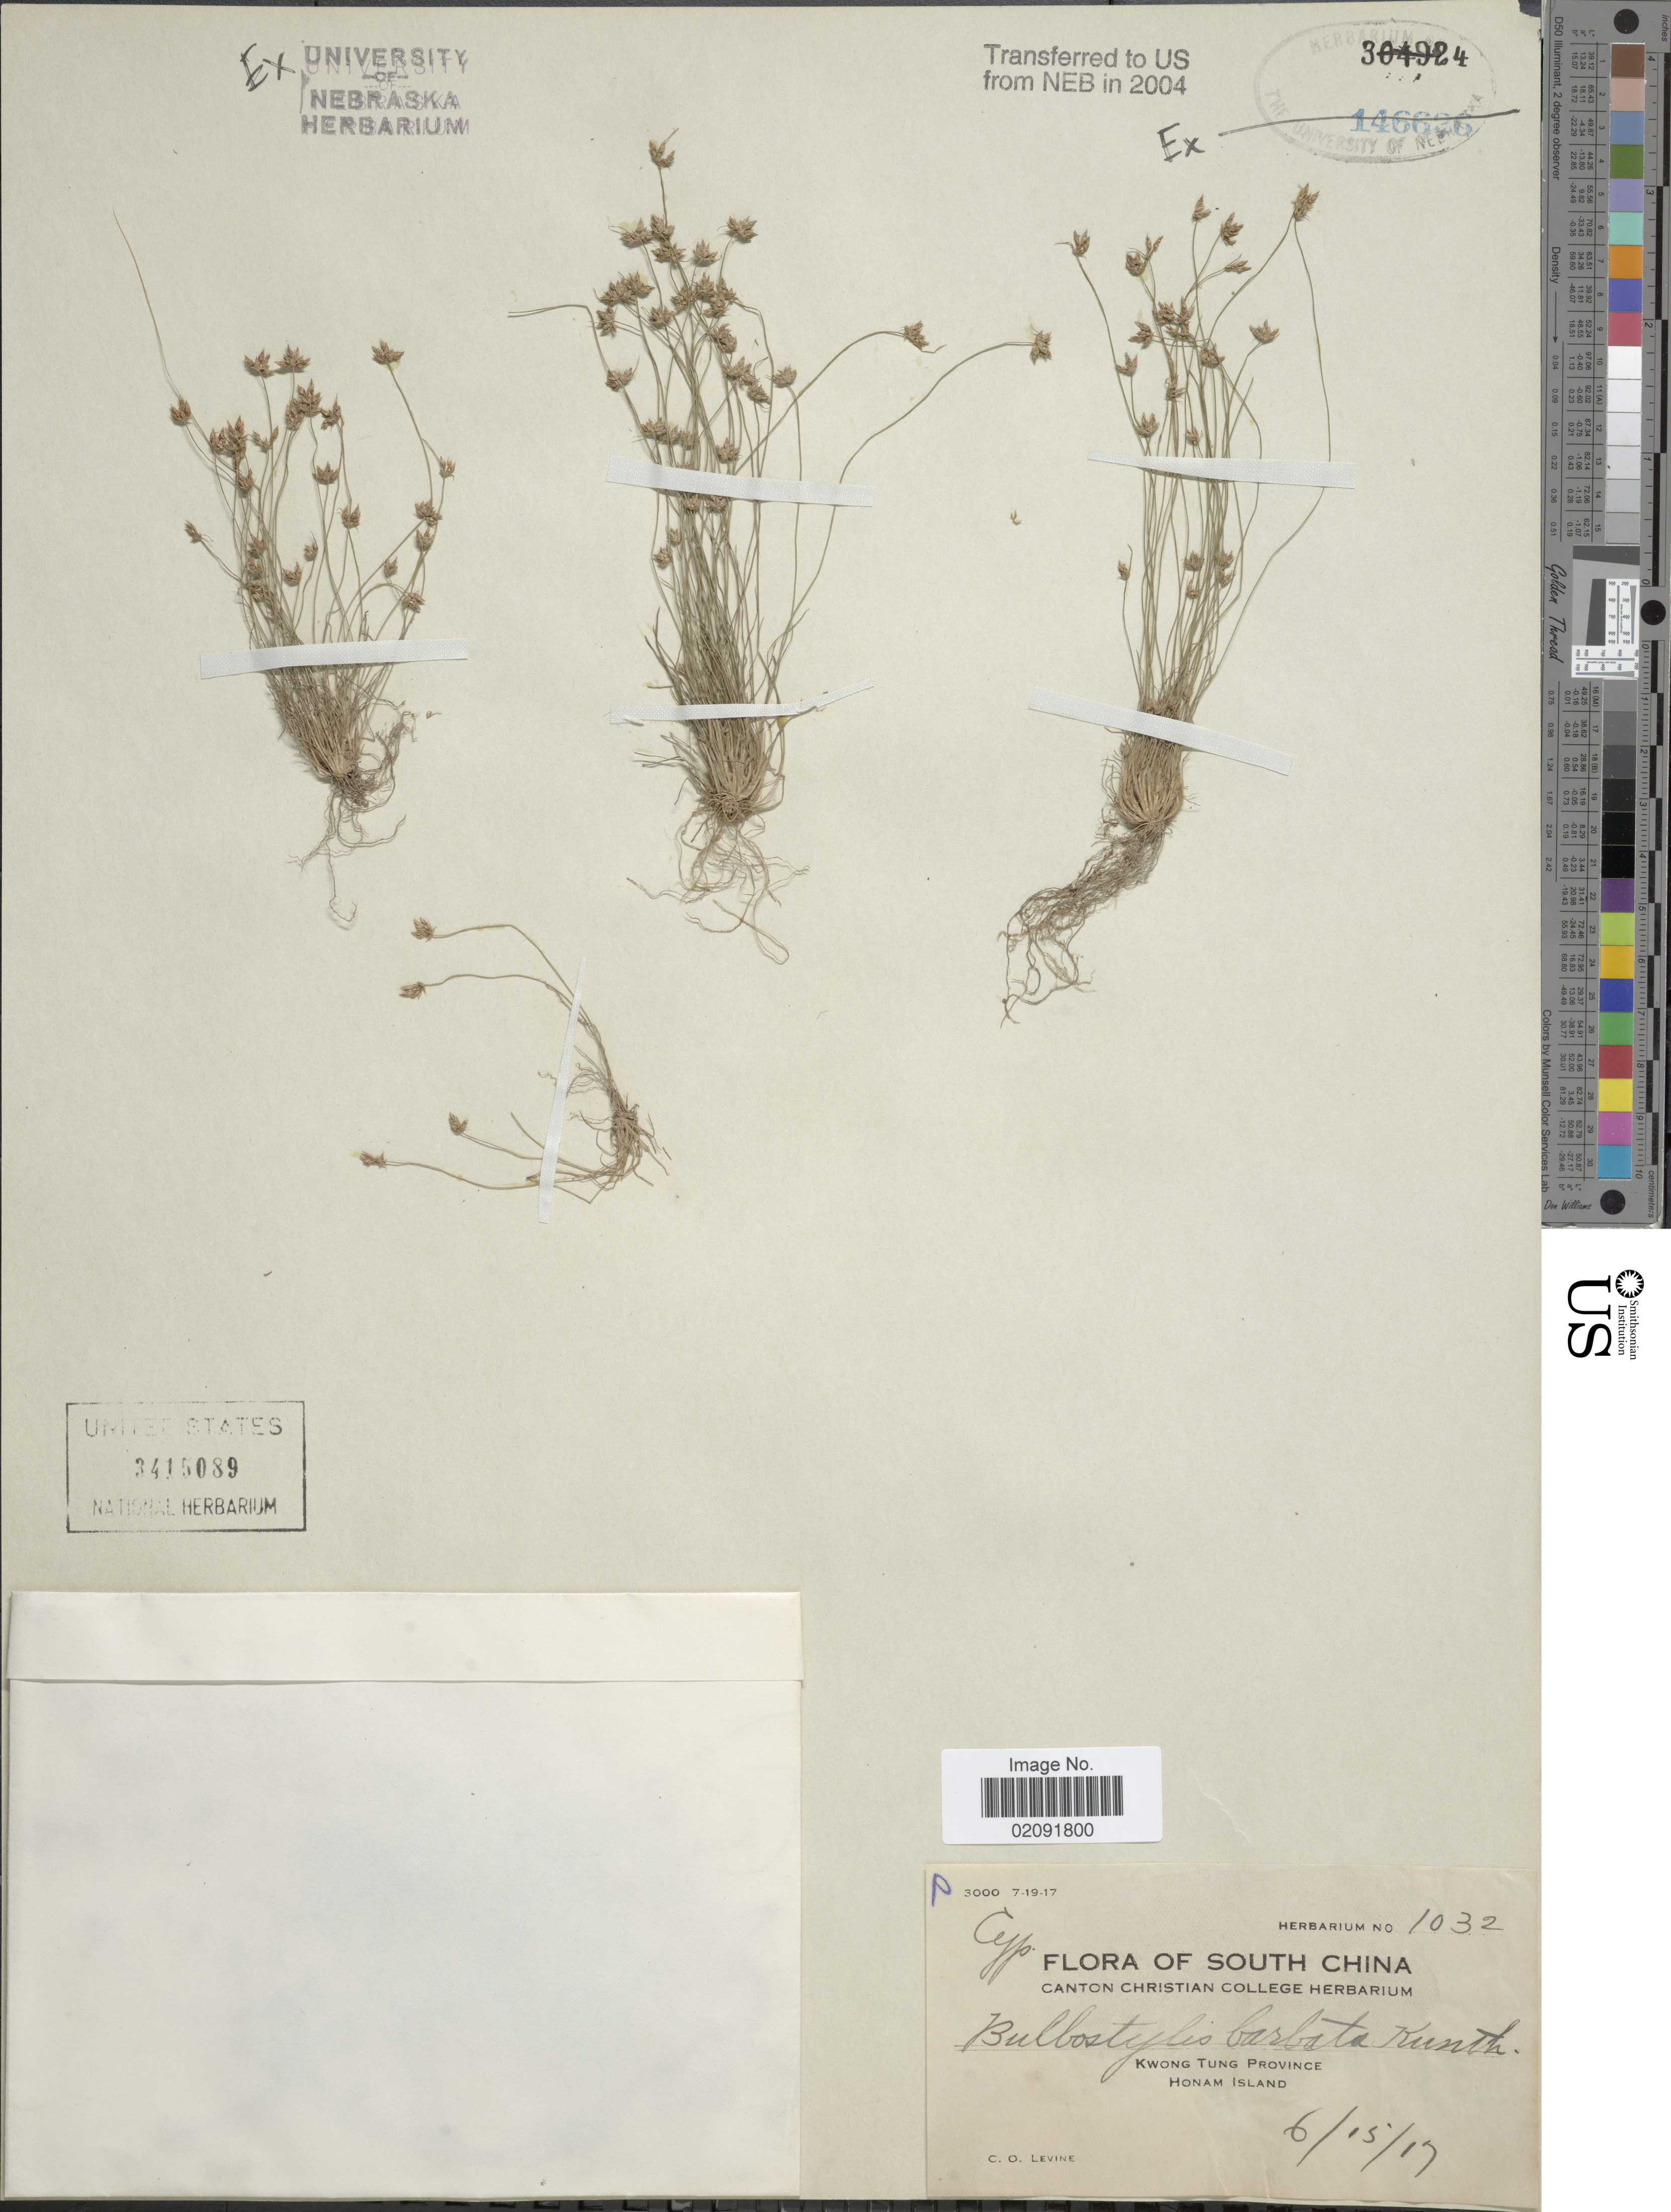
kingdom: Plantae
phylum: Tracheophyta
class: Liliopsida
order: Poales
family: Cyperaceae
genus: Bulbostylis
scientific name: Bulbostylis barbata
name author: (Rottb.) C.B. Clarke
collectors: C. O. Levine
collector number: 1032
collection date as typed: Transcribed d/m/y: 15/6/17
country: China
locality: South China, Kwong Tung Province, Honam Island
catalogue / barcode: US 3415089